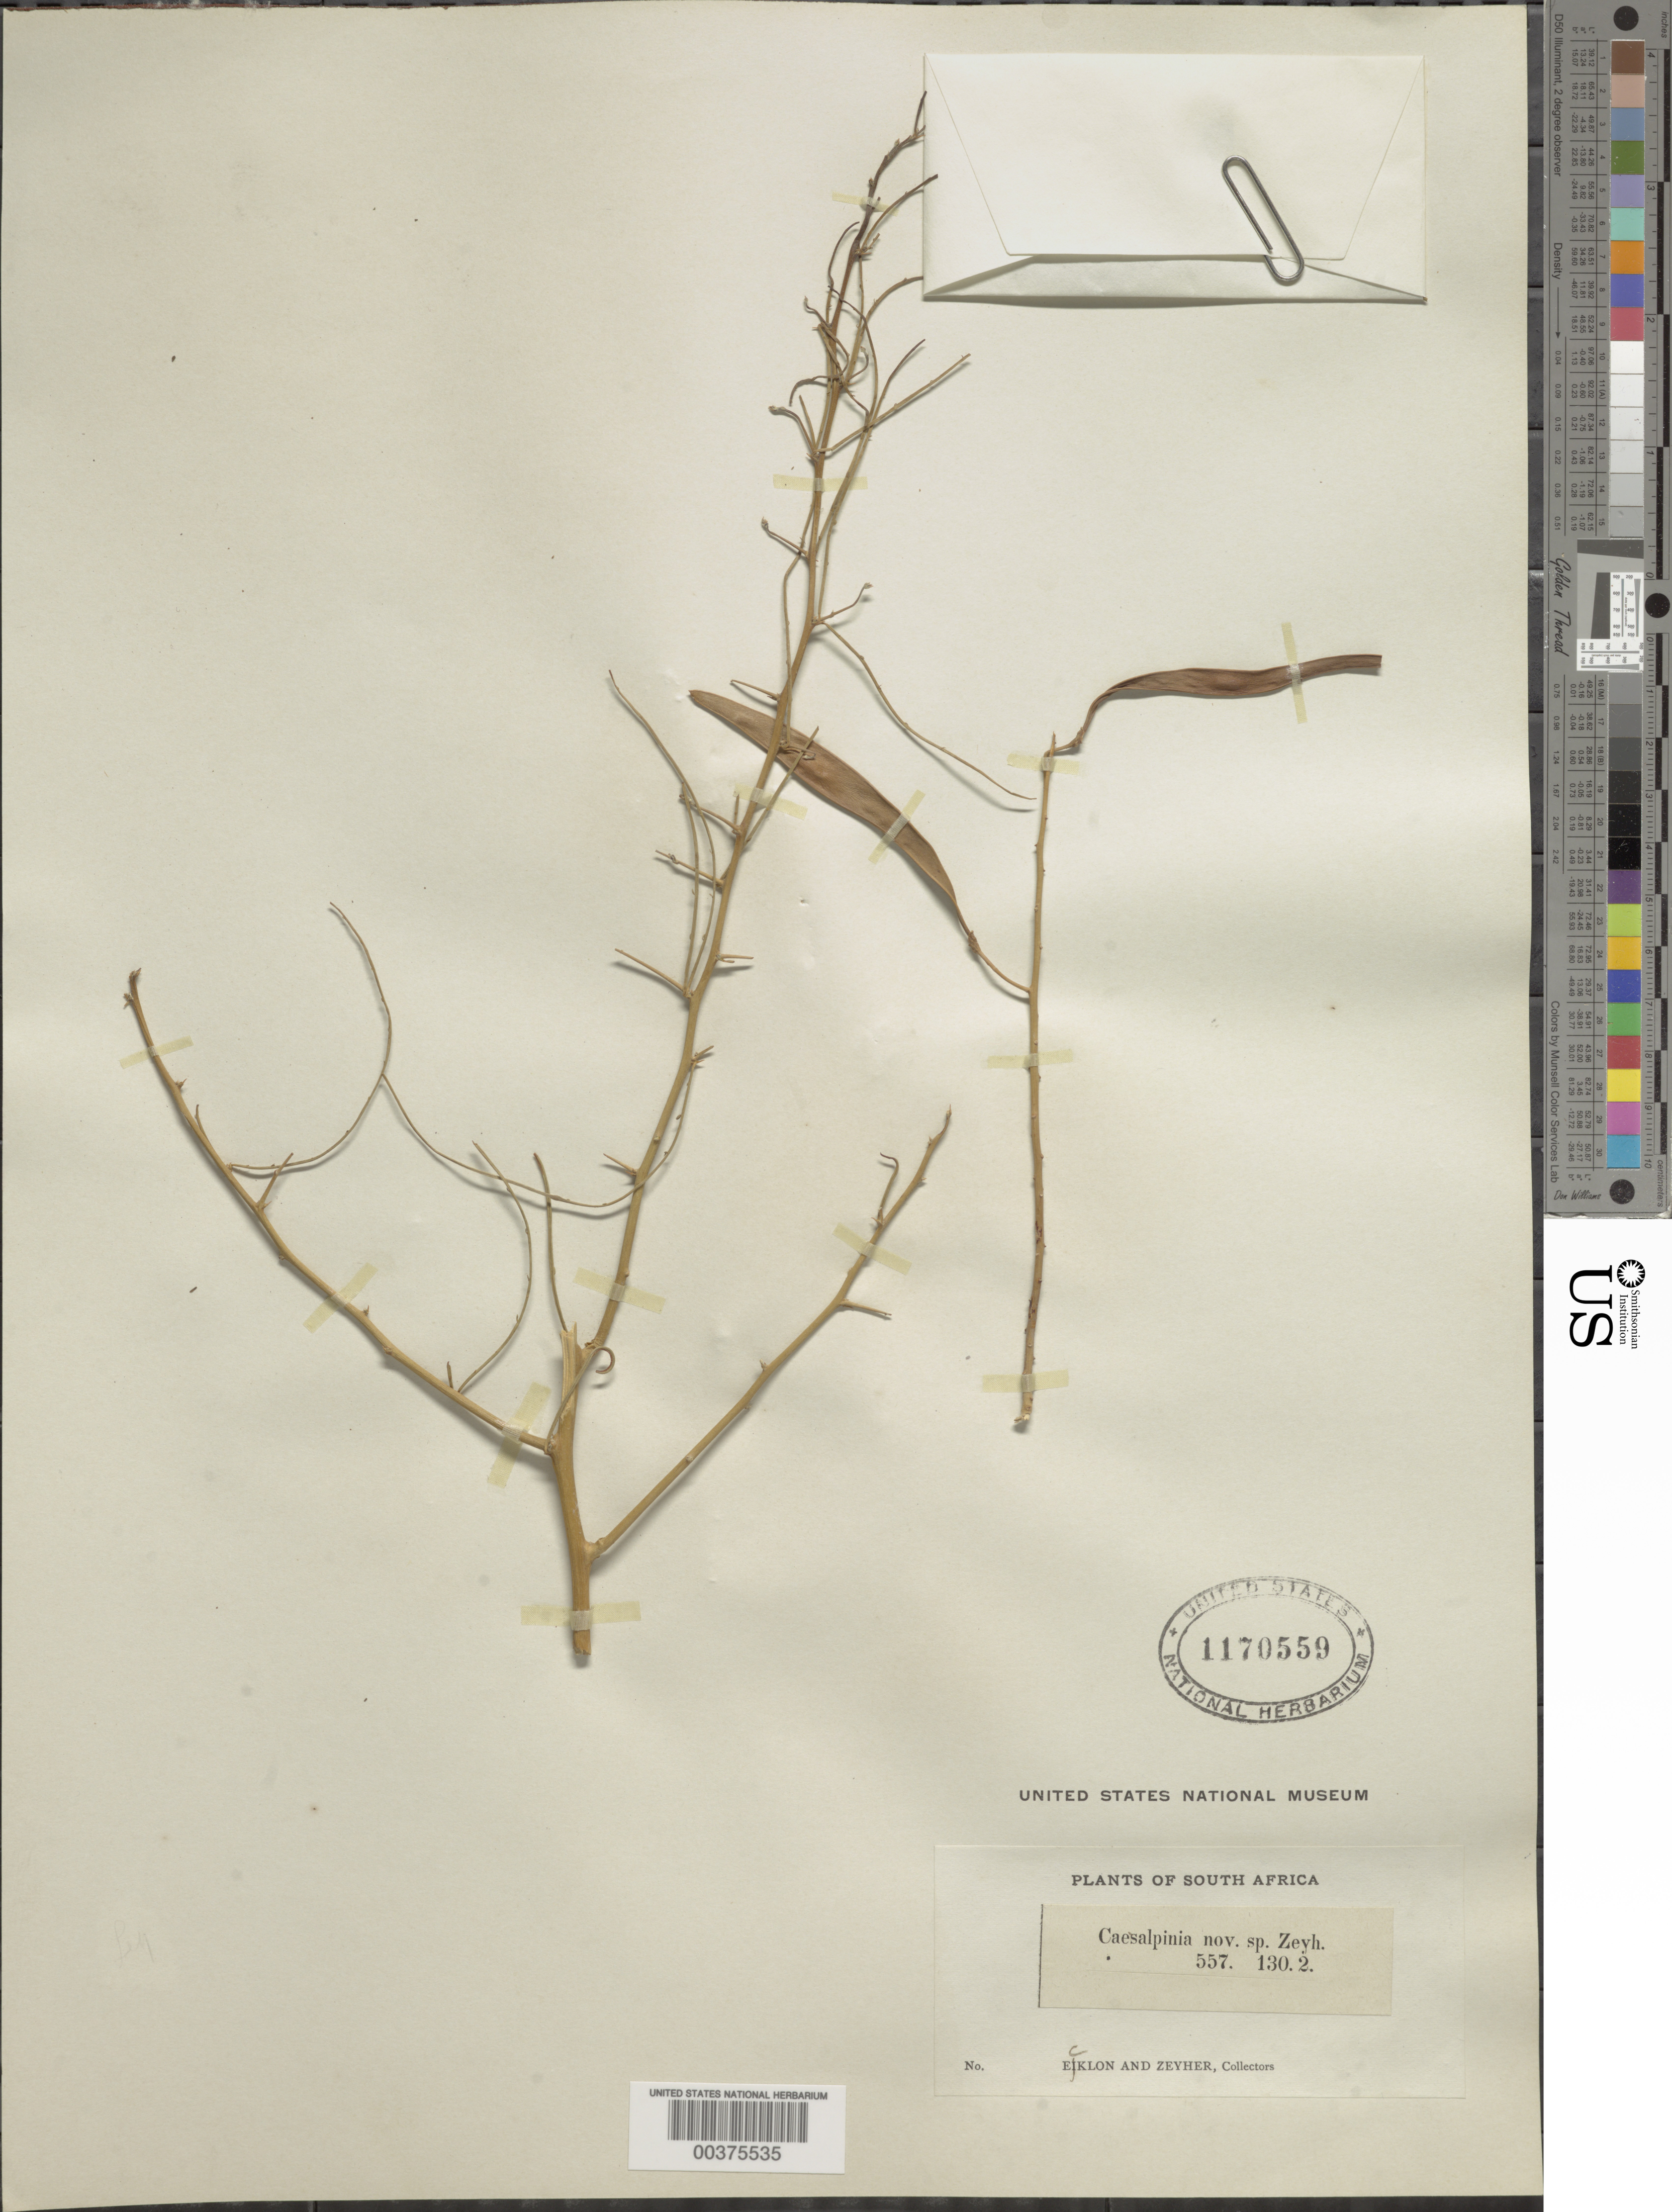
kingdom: Plantae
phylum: Tracheophyta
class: Magnoliopsida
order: Fabales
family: Fabaceae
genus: Parkinsonia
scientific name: Parkinsonia sp.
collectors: C. F. Ecklon & C. Zeyher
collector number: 557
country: South Africa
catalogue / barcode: US 1170559